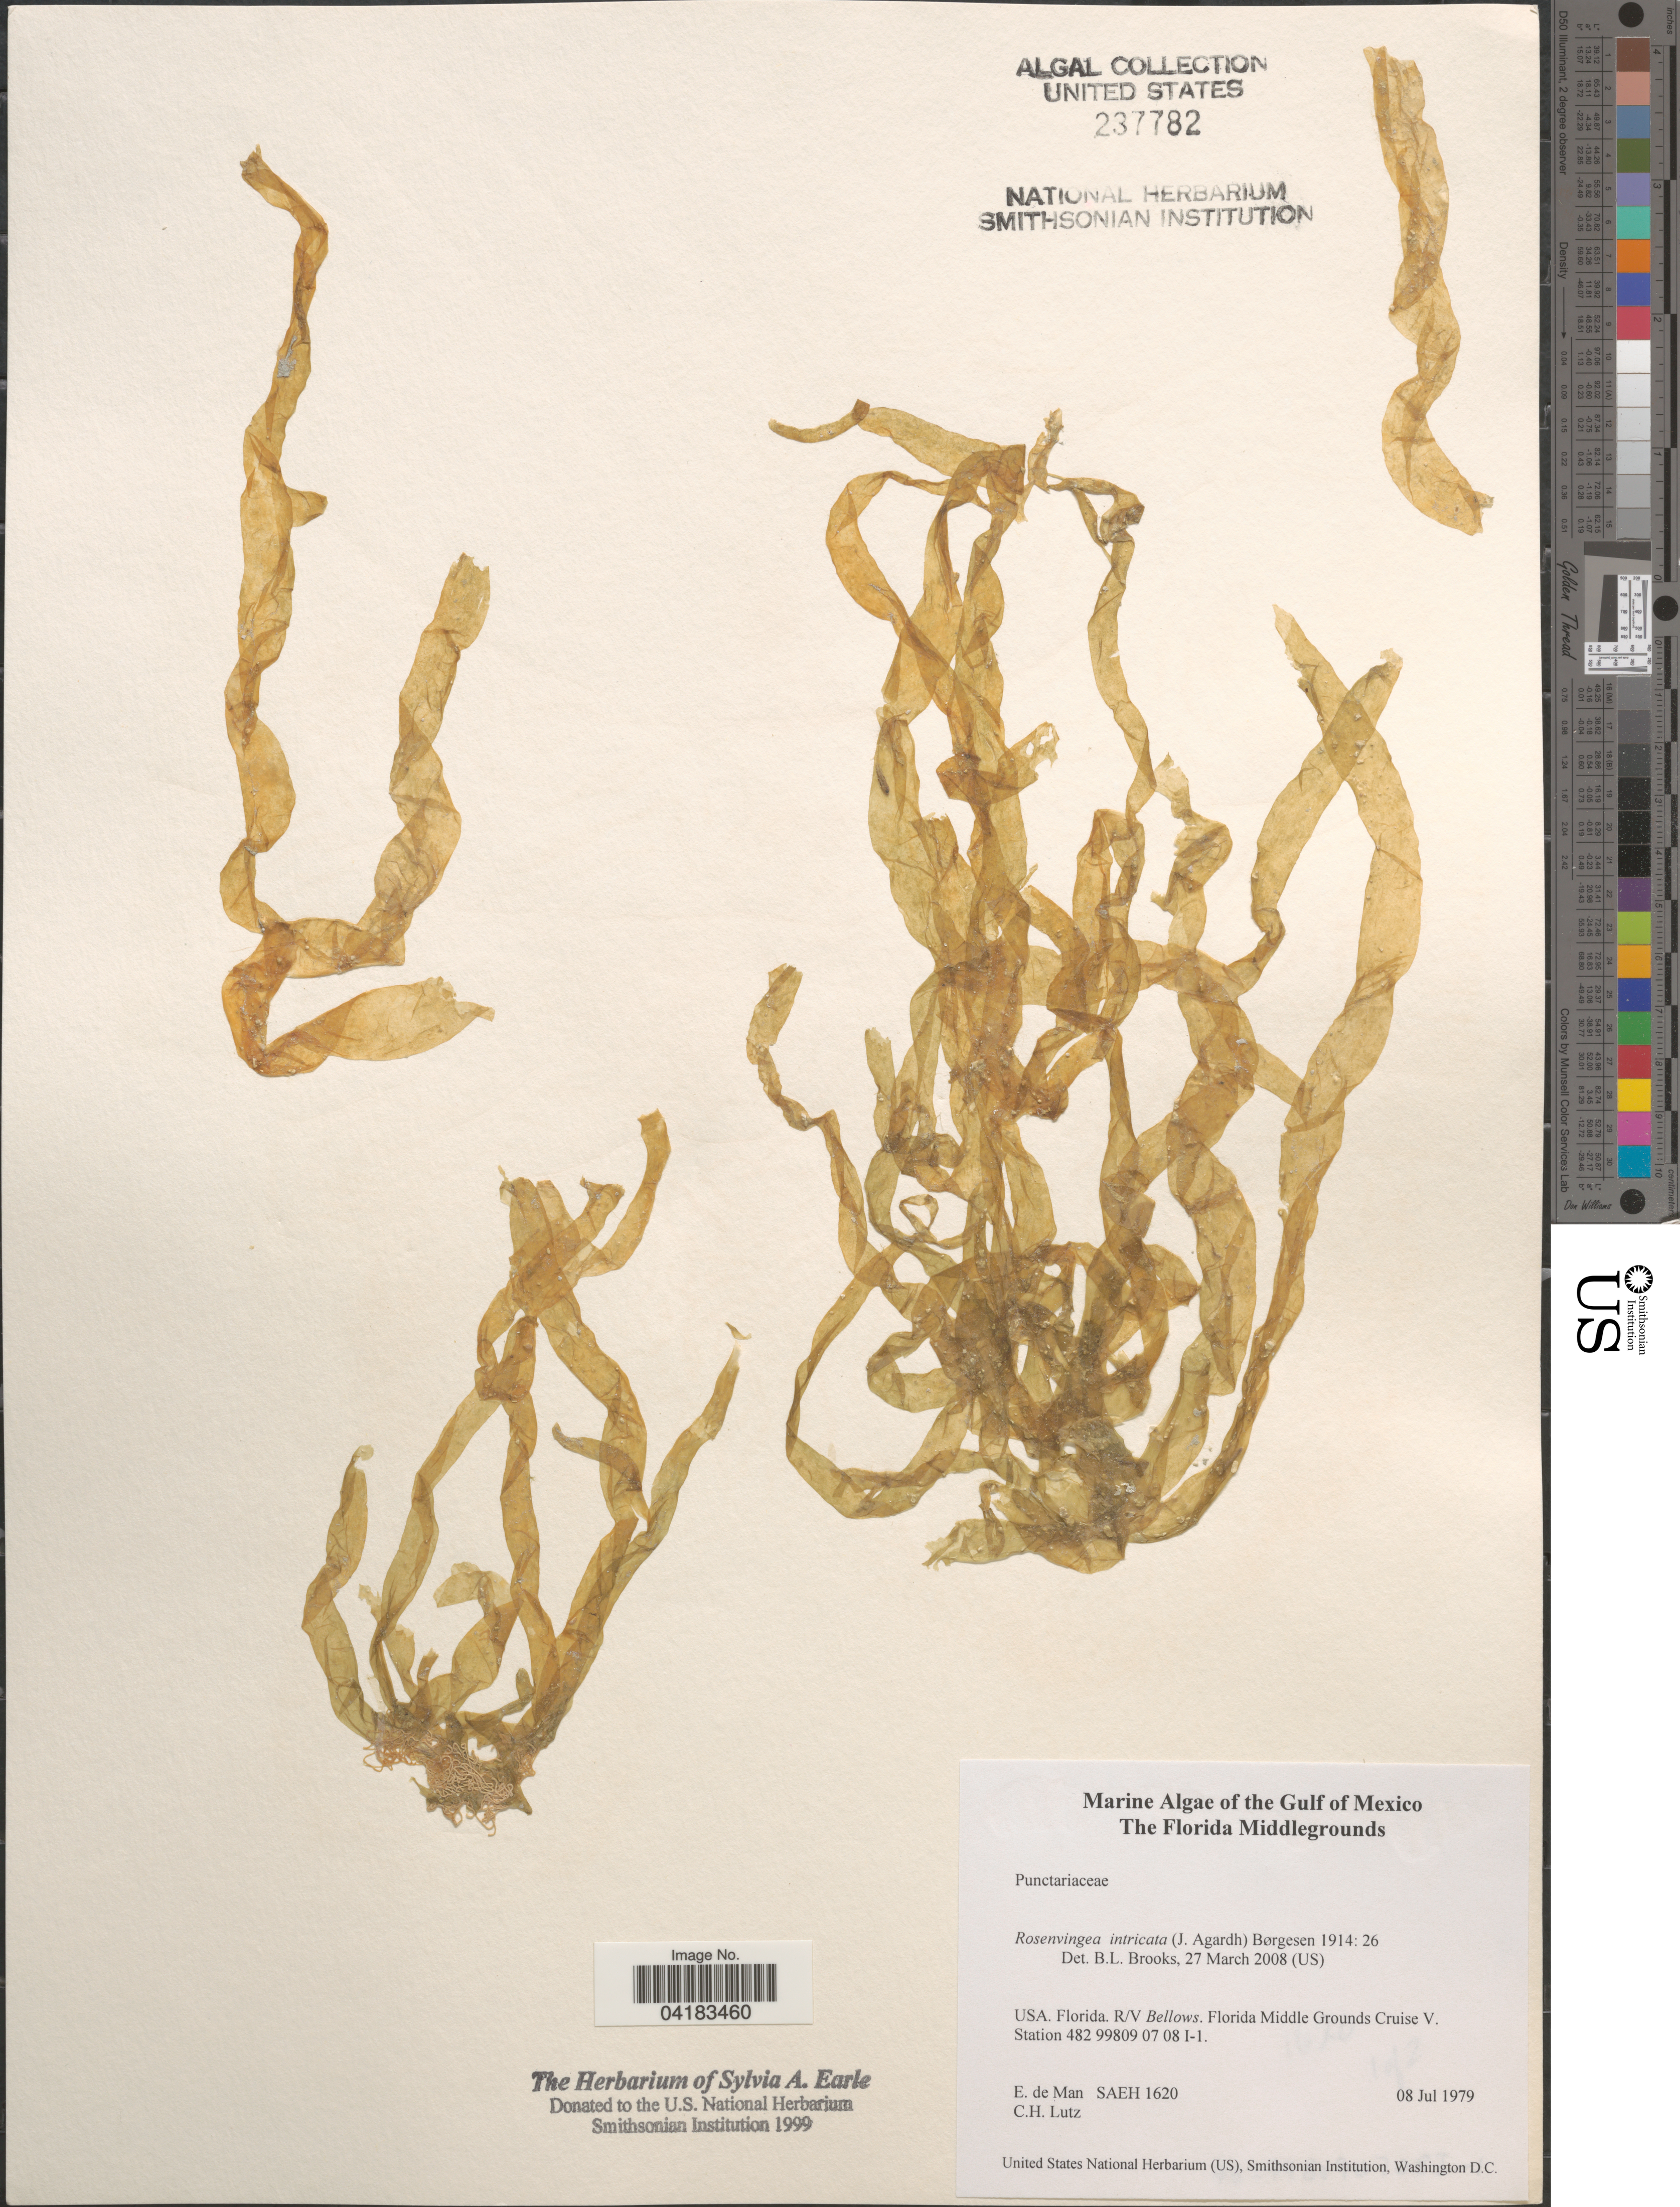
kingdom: Chromista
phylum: Ochrophyta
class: Phaeophyceae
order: Scytosiphonales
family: Scytosiphonaceae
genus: Rosenvingea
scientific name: Rosenvingea endiviifolia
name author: (Martius) M.J. Wynne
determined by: Algae name updating Project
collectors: E. de Man & C. Lutz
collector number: SAEH1620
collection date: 1979-07-08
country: United States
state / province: Florida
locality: The Gulf of Mexico. The Florida Middlegrounds. R/V Bellows. Florida Middle Grounds Cruise V. Station 482 998090 7 08 I-1.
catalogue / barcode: US 237782